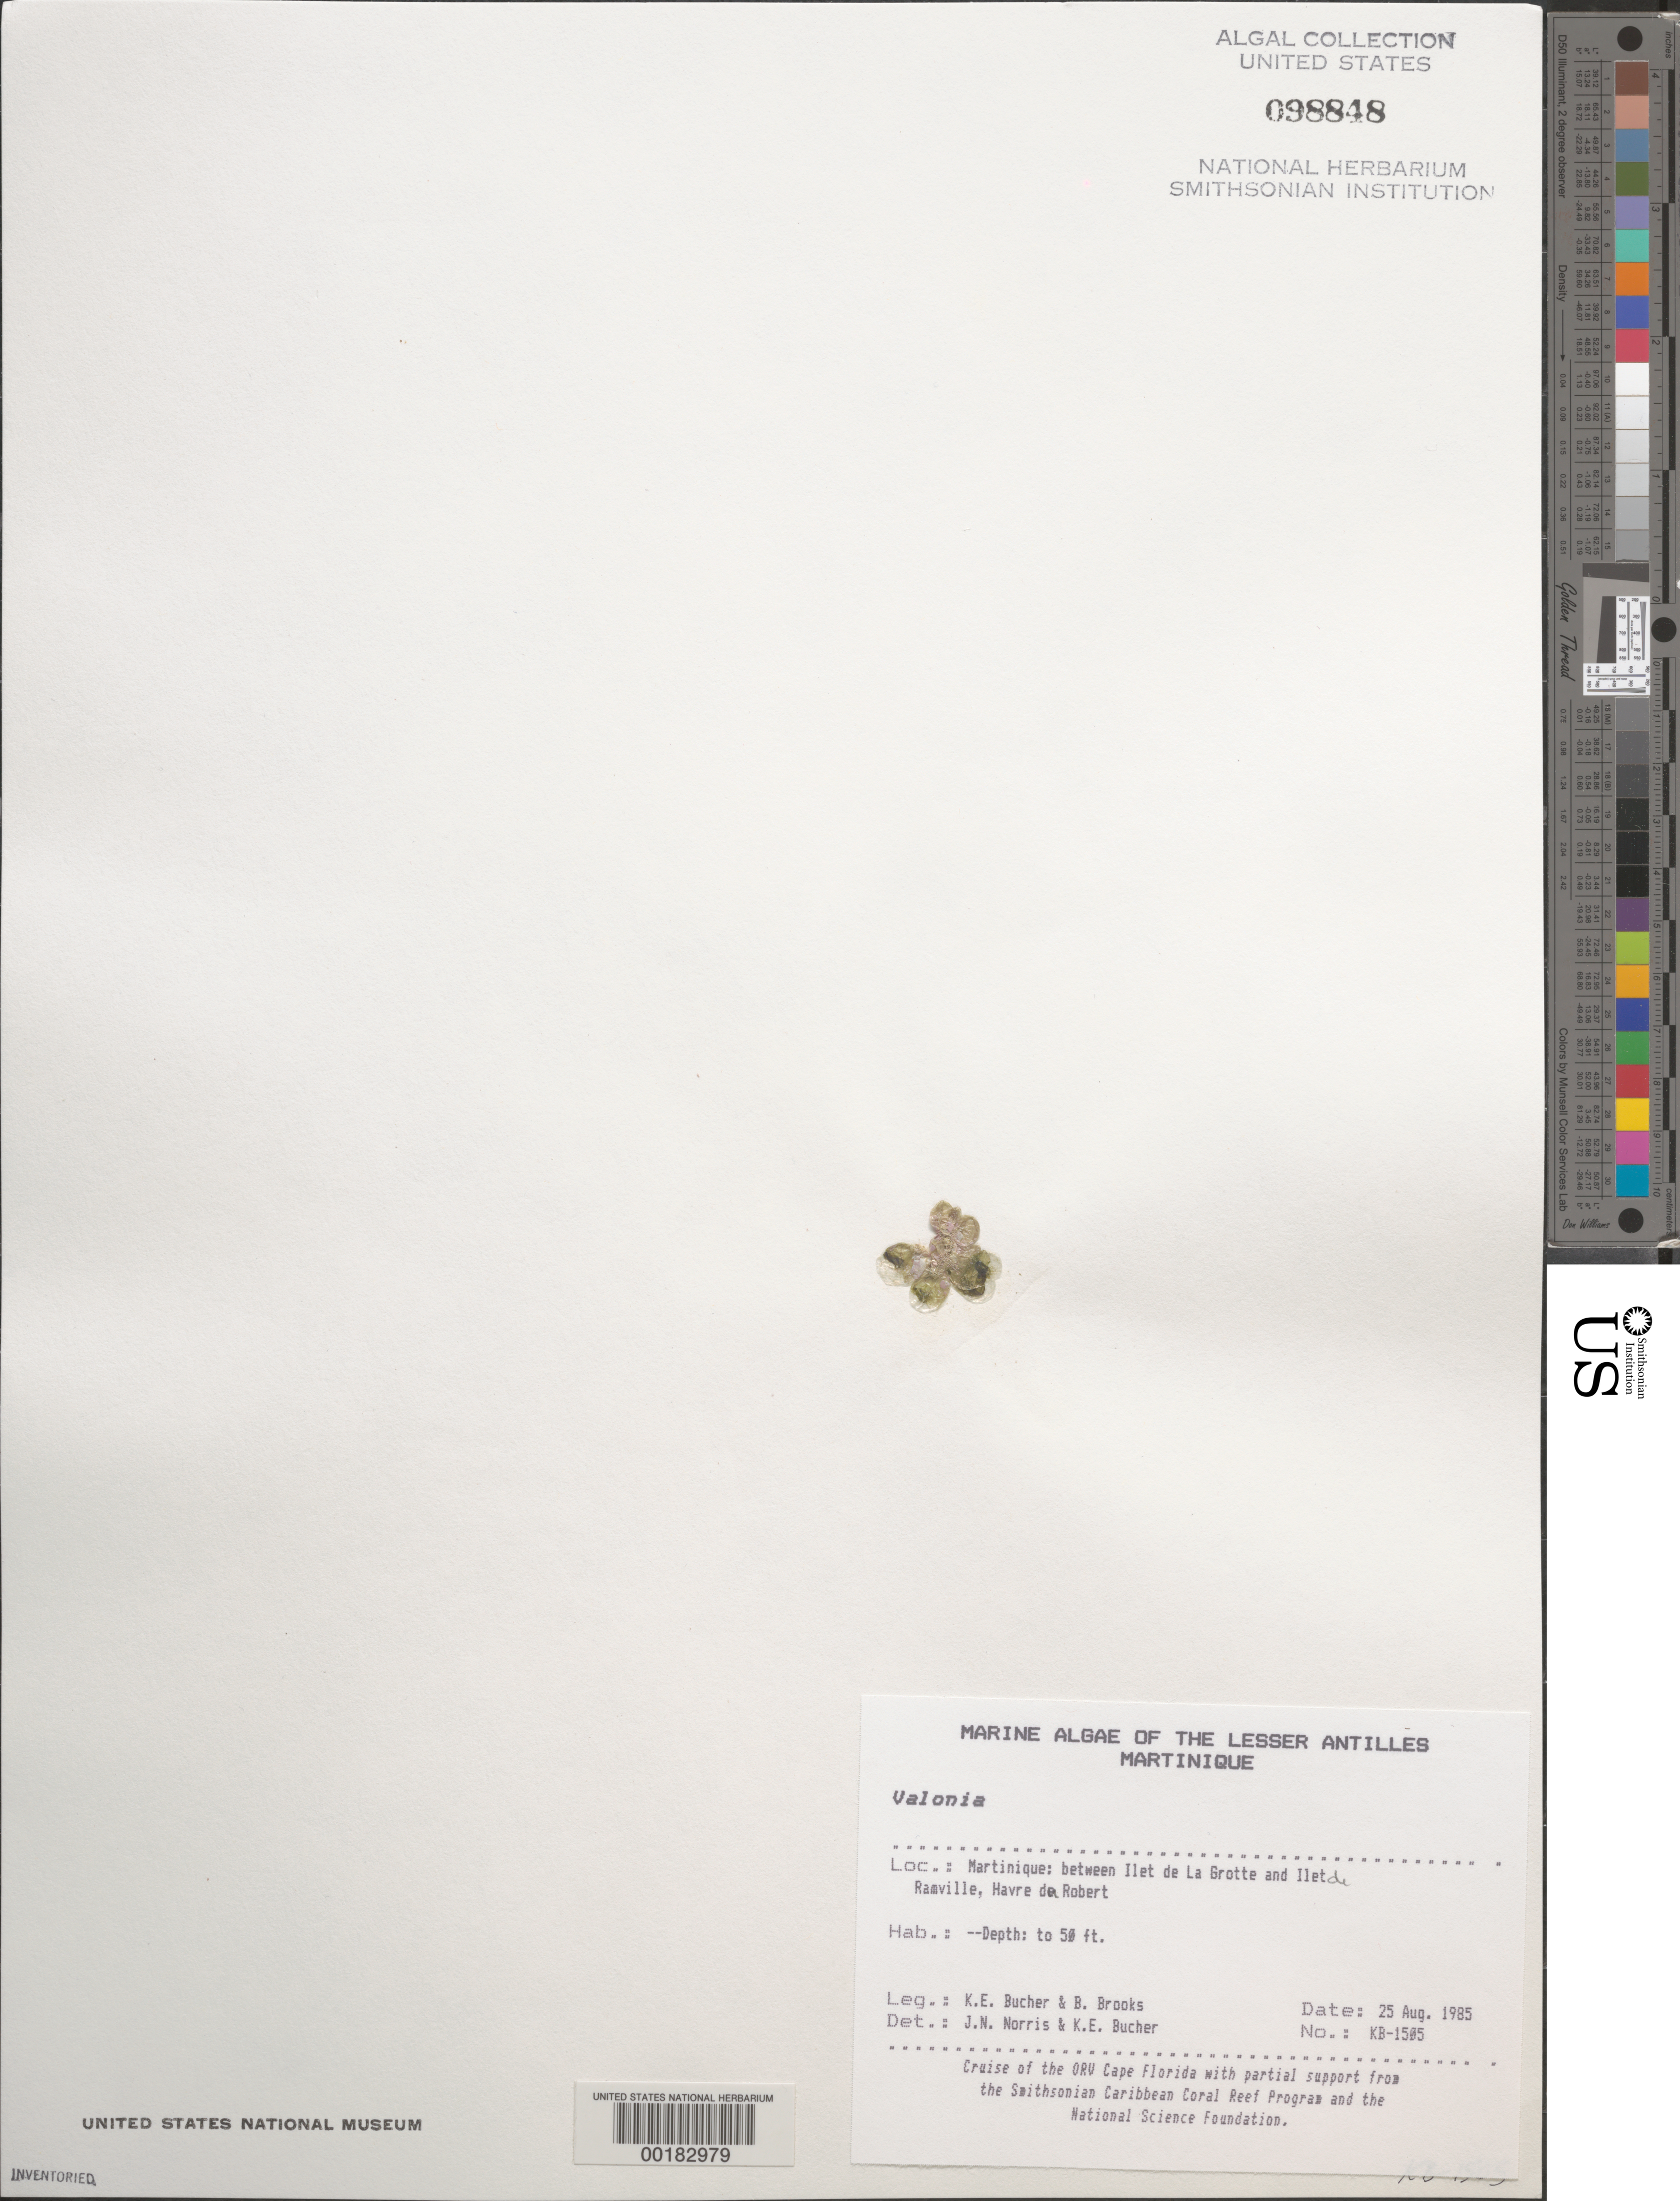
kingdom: Plantae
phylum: Chlorophyta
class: Ulvophyceae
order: Siphonocladales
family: Valoniaceae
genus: Valonia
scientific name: Valonia sp.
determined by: Norris, J. N.; Bucher, K. E.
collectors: K. E. Bucher & B. Brooks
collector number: Kb-1505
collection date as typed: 25 Aug 1985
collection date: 1985-08-25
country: Martinique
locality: Between Ilet de la Grotte and Ilet de Ramville, Havre du Robert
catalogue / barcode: US 98848